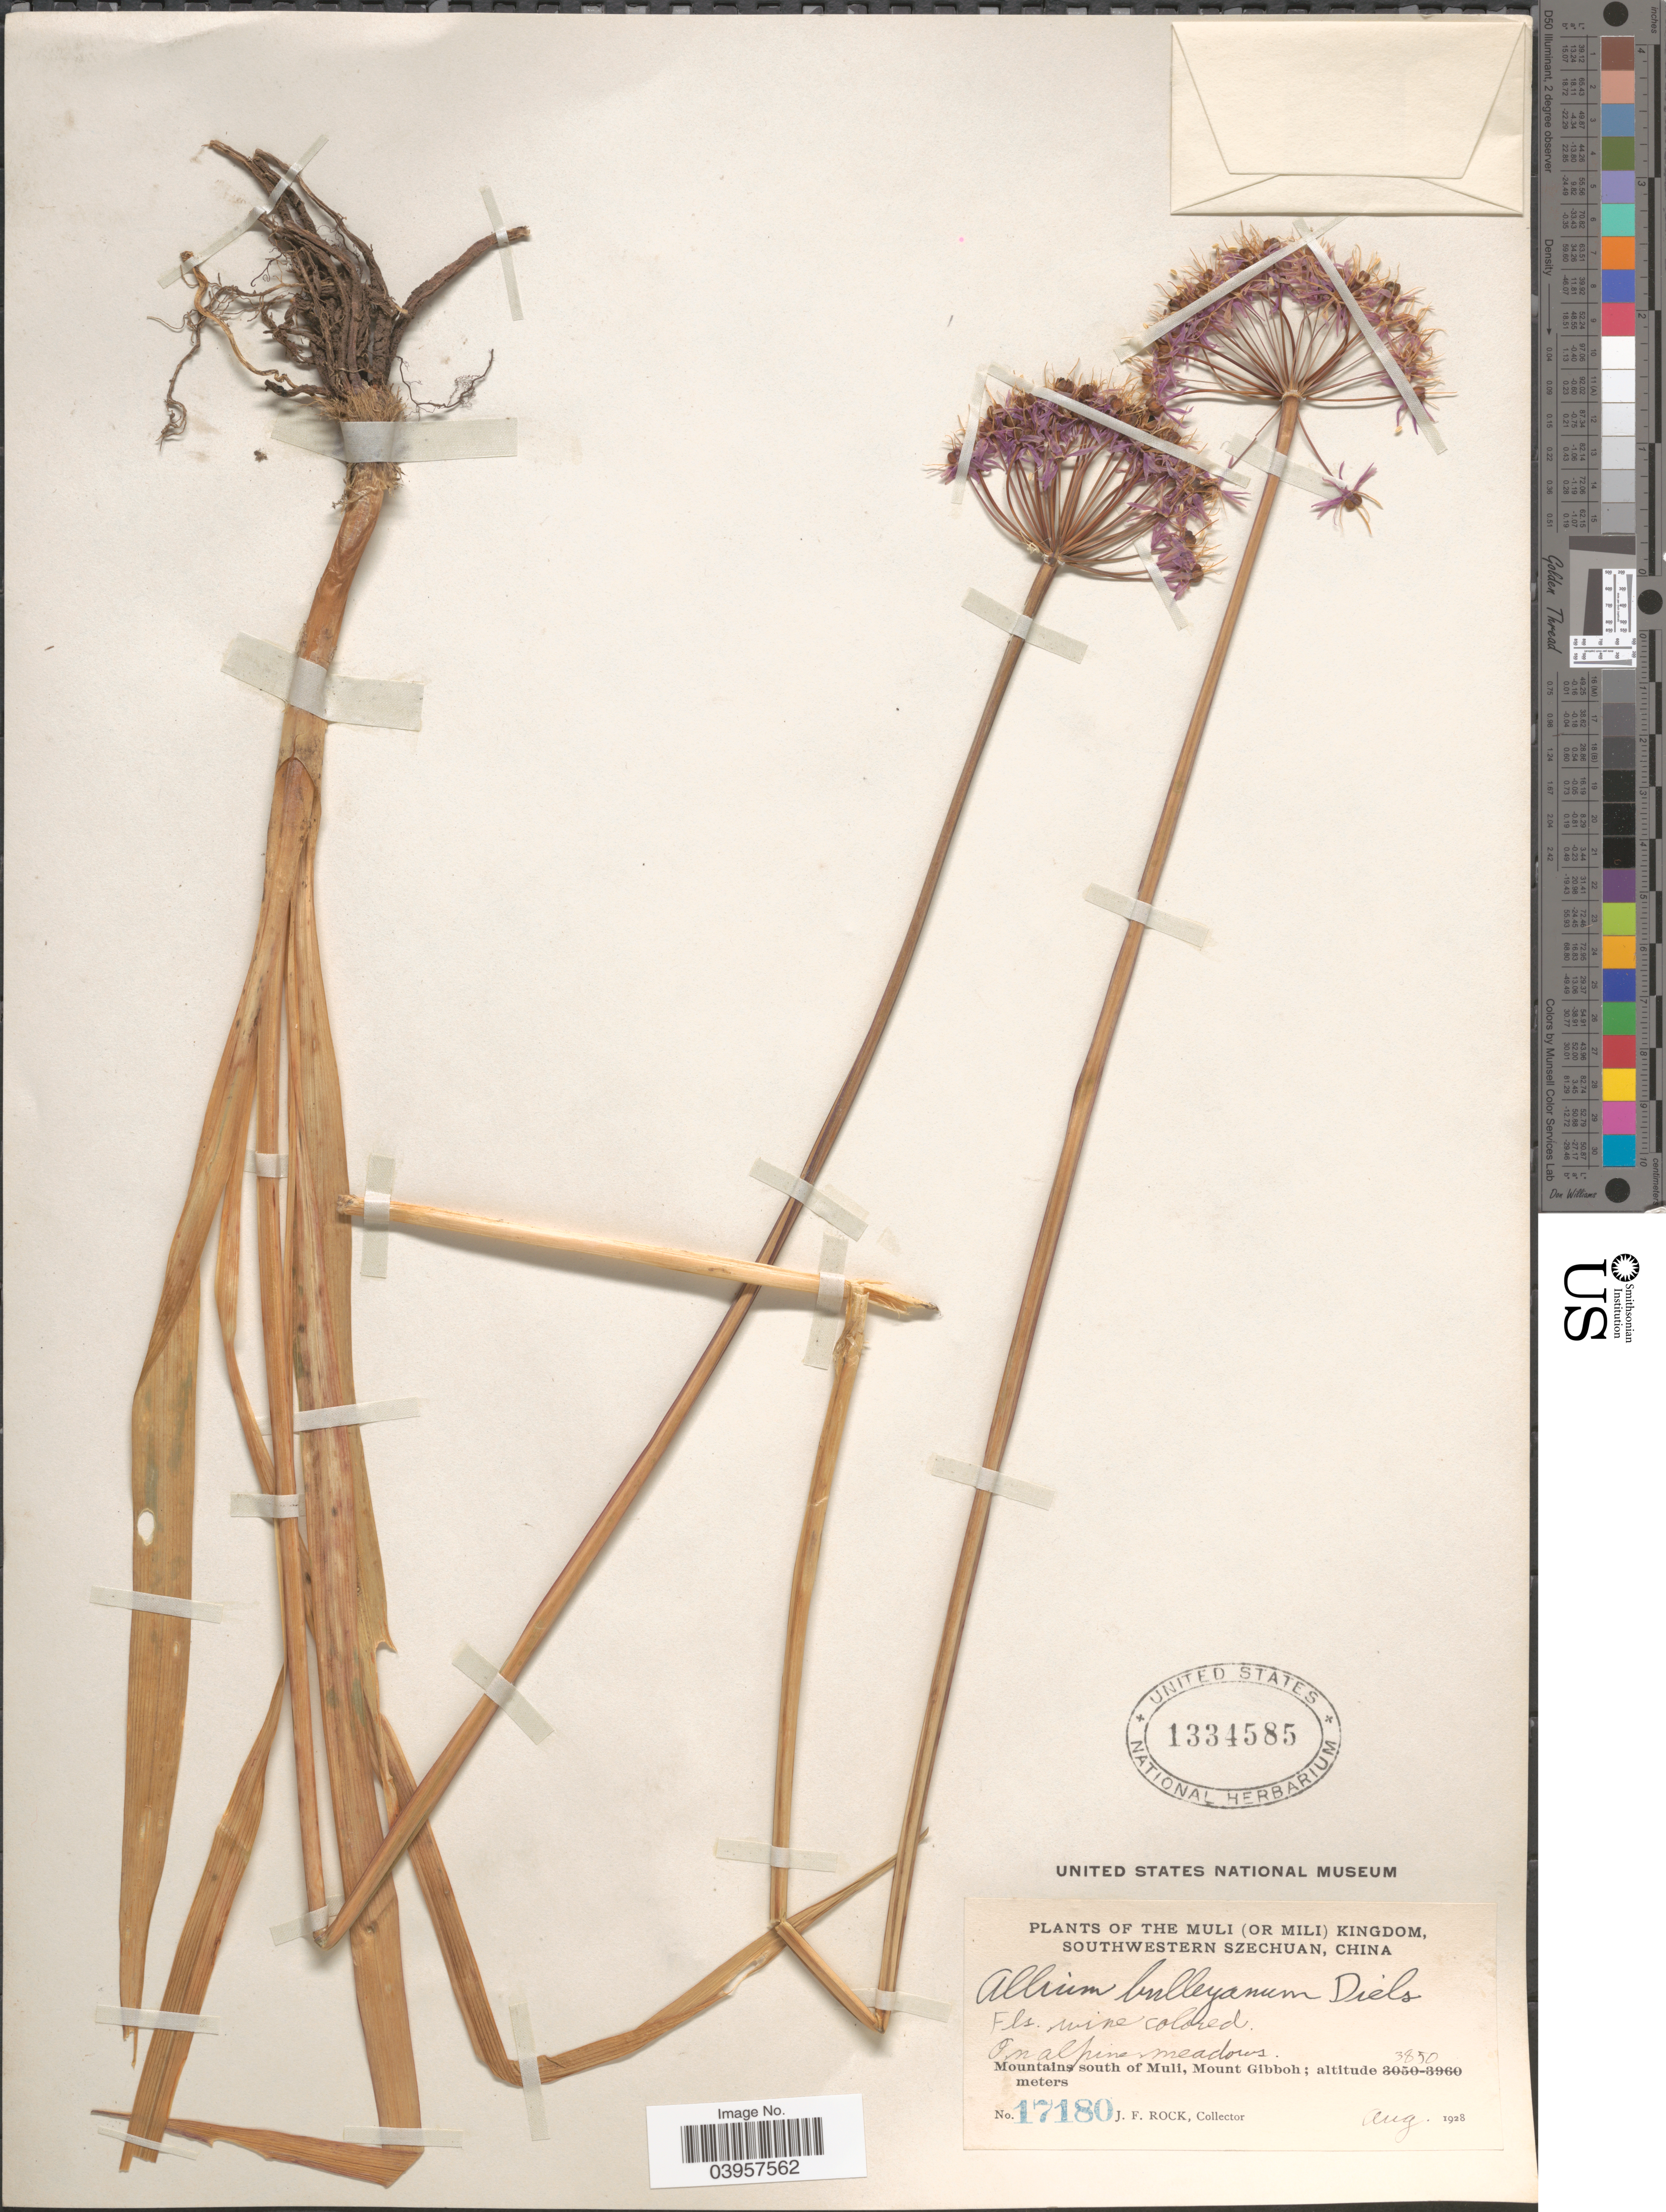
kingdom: Plantae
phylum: Tracheophyta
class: Liliopsida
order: Asparagales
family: Amaryllidaceae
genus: Allium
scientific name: Allium bulleyanum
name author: Diels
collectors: J. Rock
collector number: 17180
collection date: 1928-08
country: China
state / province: Sichuan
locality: The Muli (or Mili) Kingdom, Southwestern Szechuan. Mountains south of Muli, Mount Gibboh.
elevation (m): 3850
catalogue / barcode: US 1334585